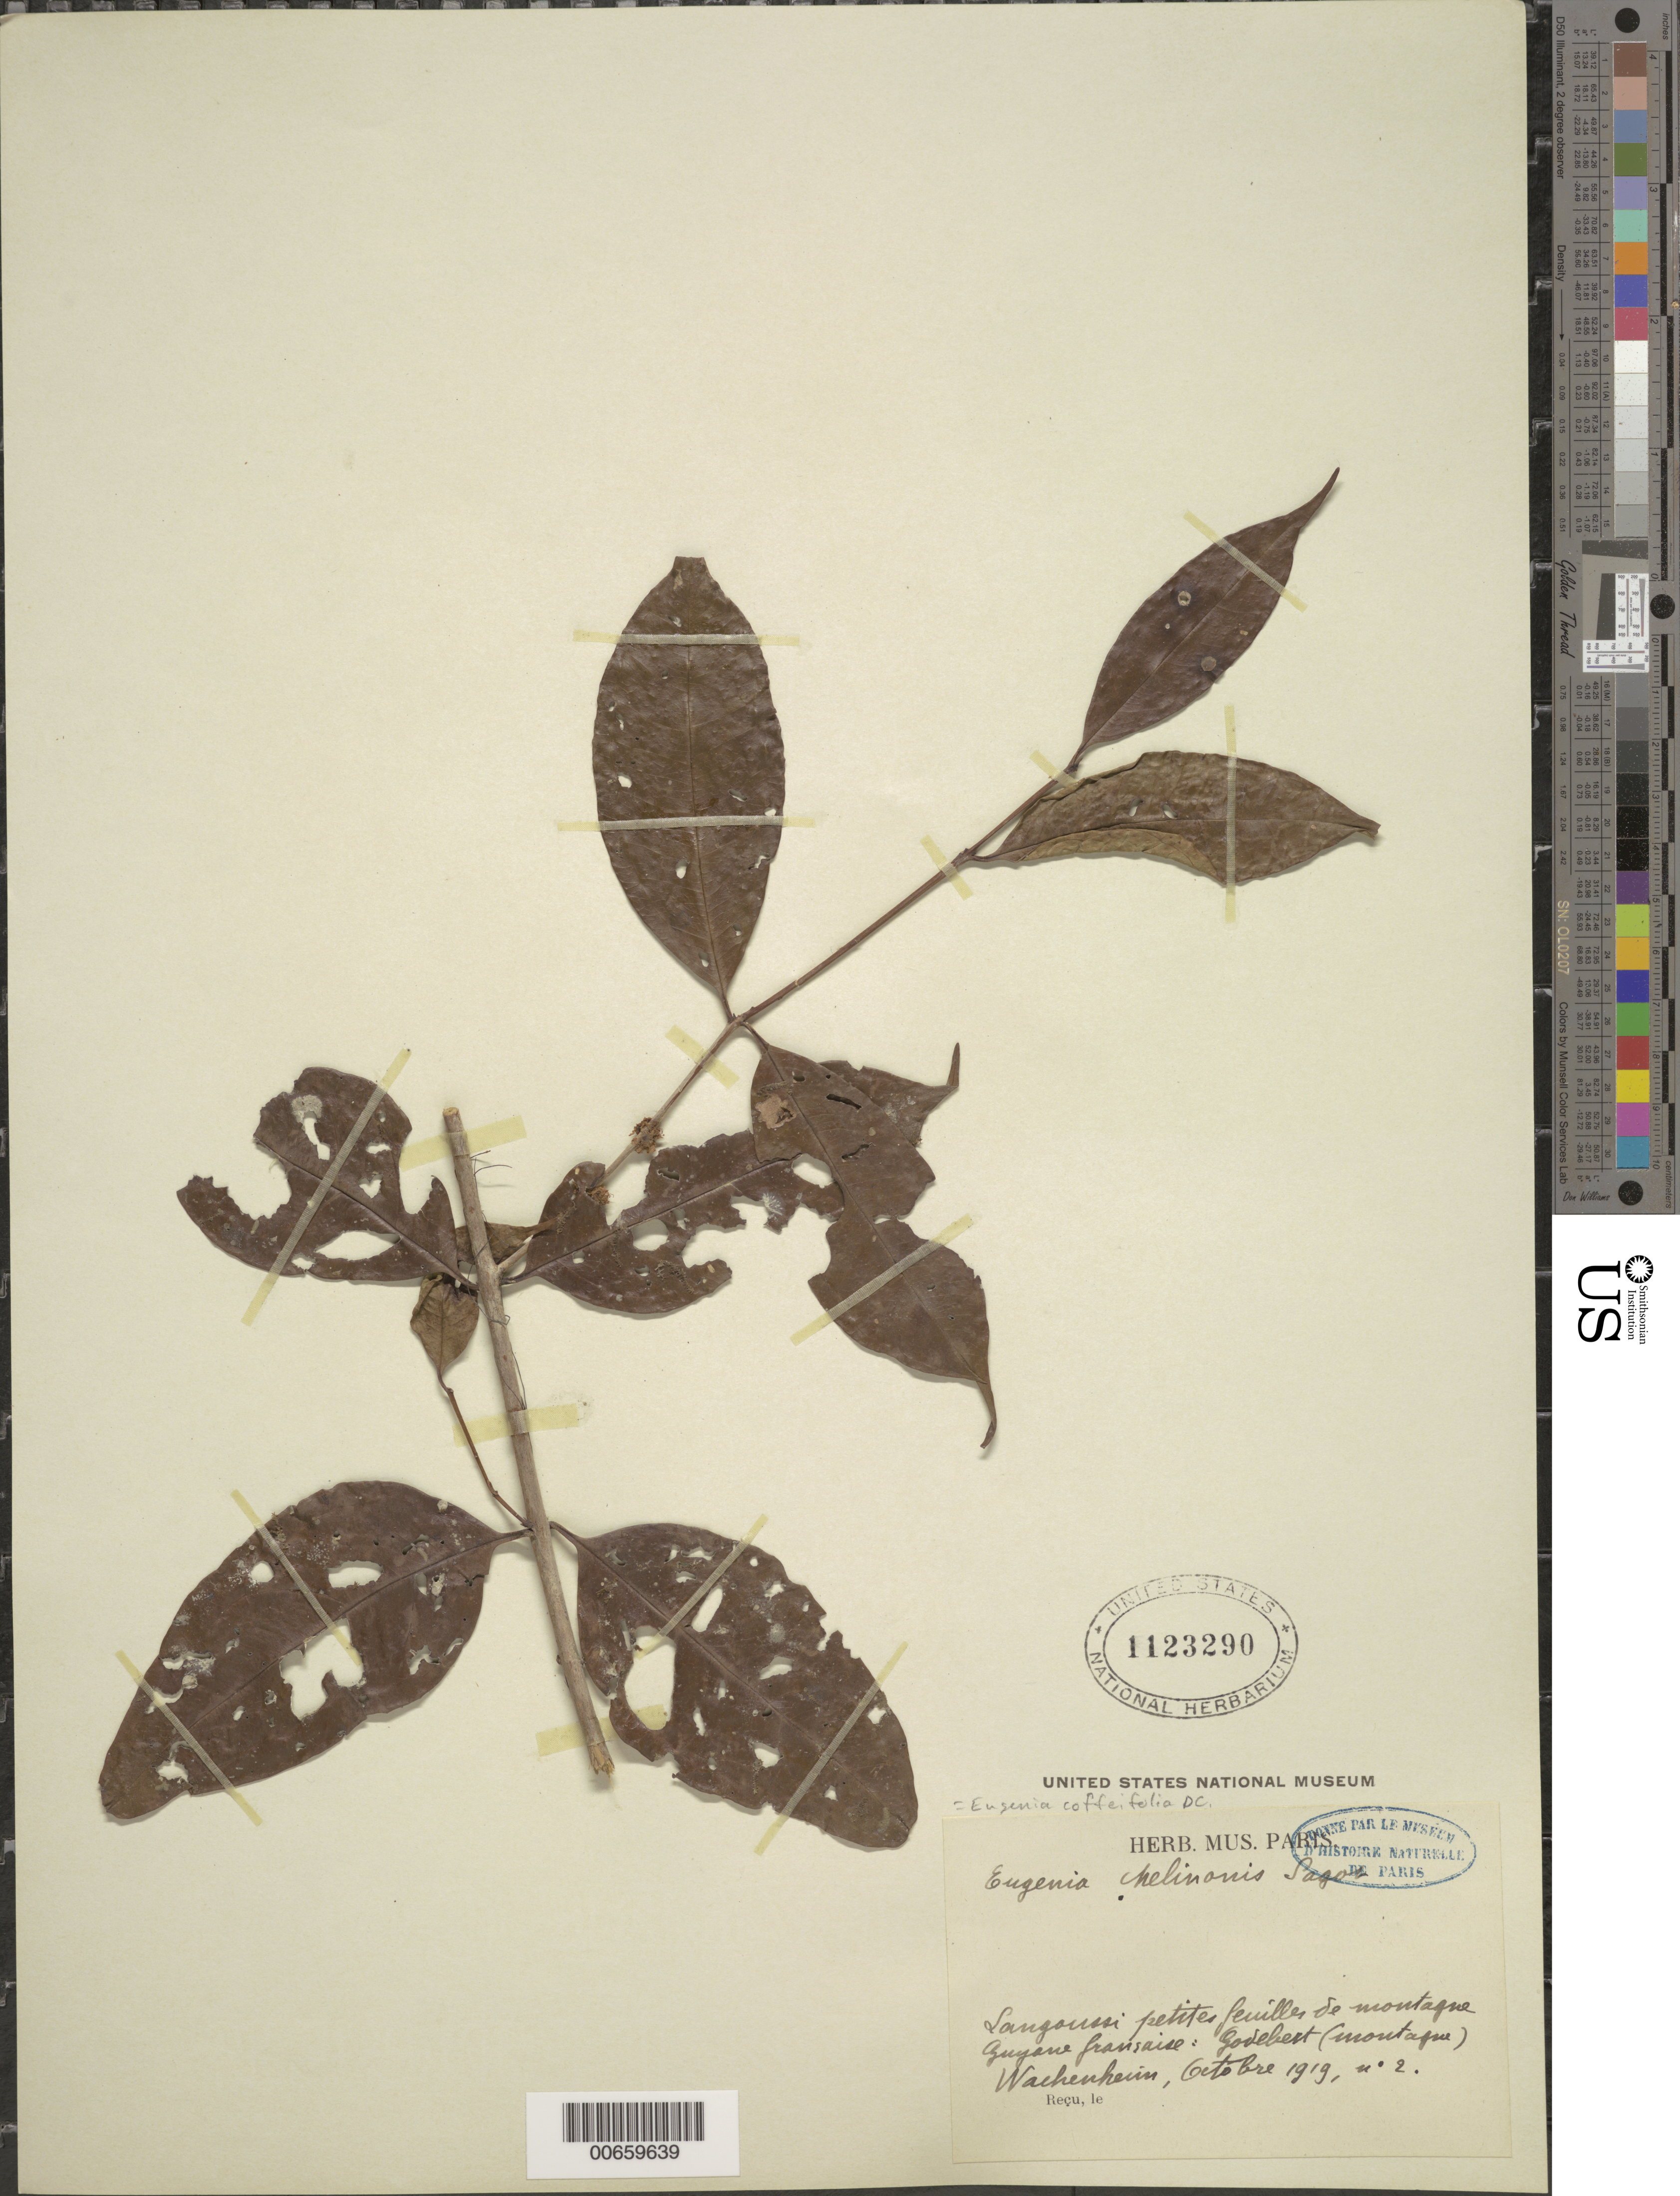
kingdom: Plantae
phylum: Tracheophyta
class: Magnoliopsida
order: Myrtales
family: Myrtaceae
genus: Eugenia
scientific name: Eugenia sinemariensis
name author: Aubl.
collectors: G. Wachenheim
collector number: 2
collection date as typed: Oct-19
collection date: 1919-10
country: French Guiana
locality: Godebert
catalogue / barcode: US 1123290